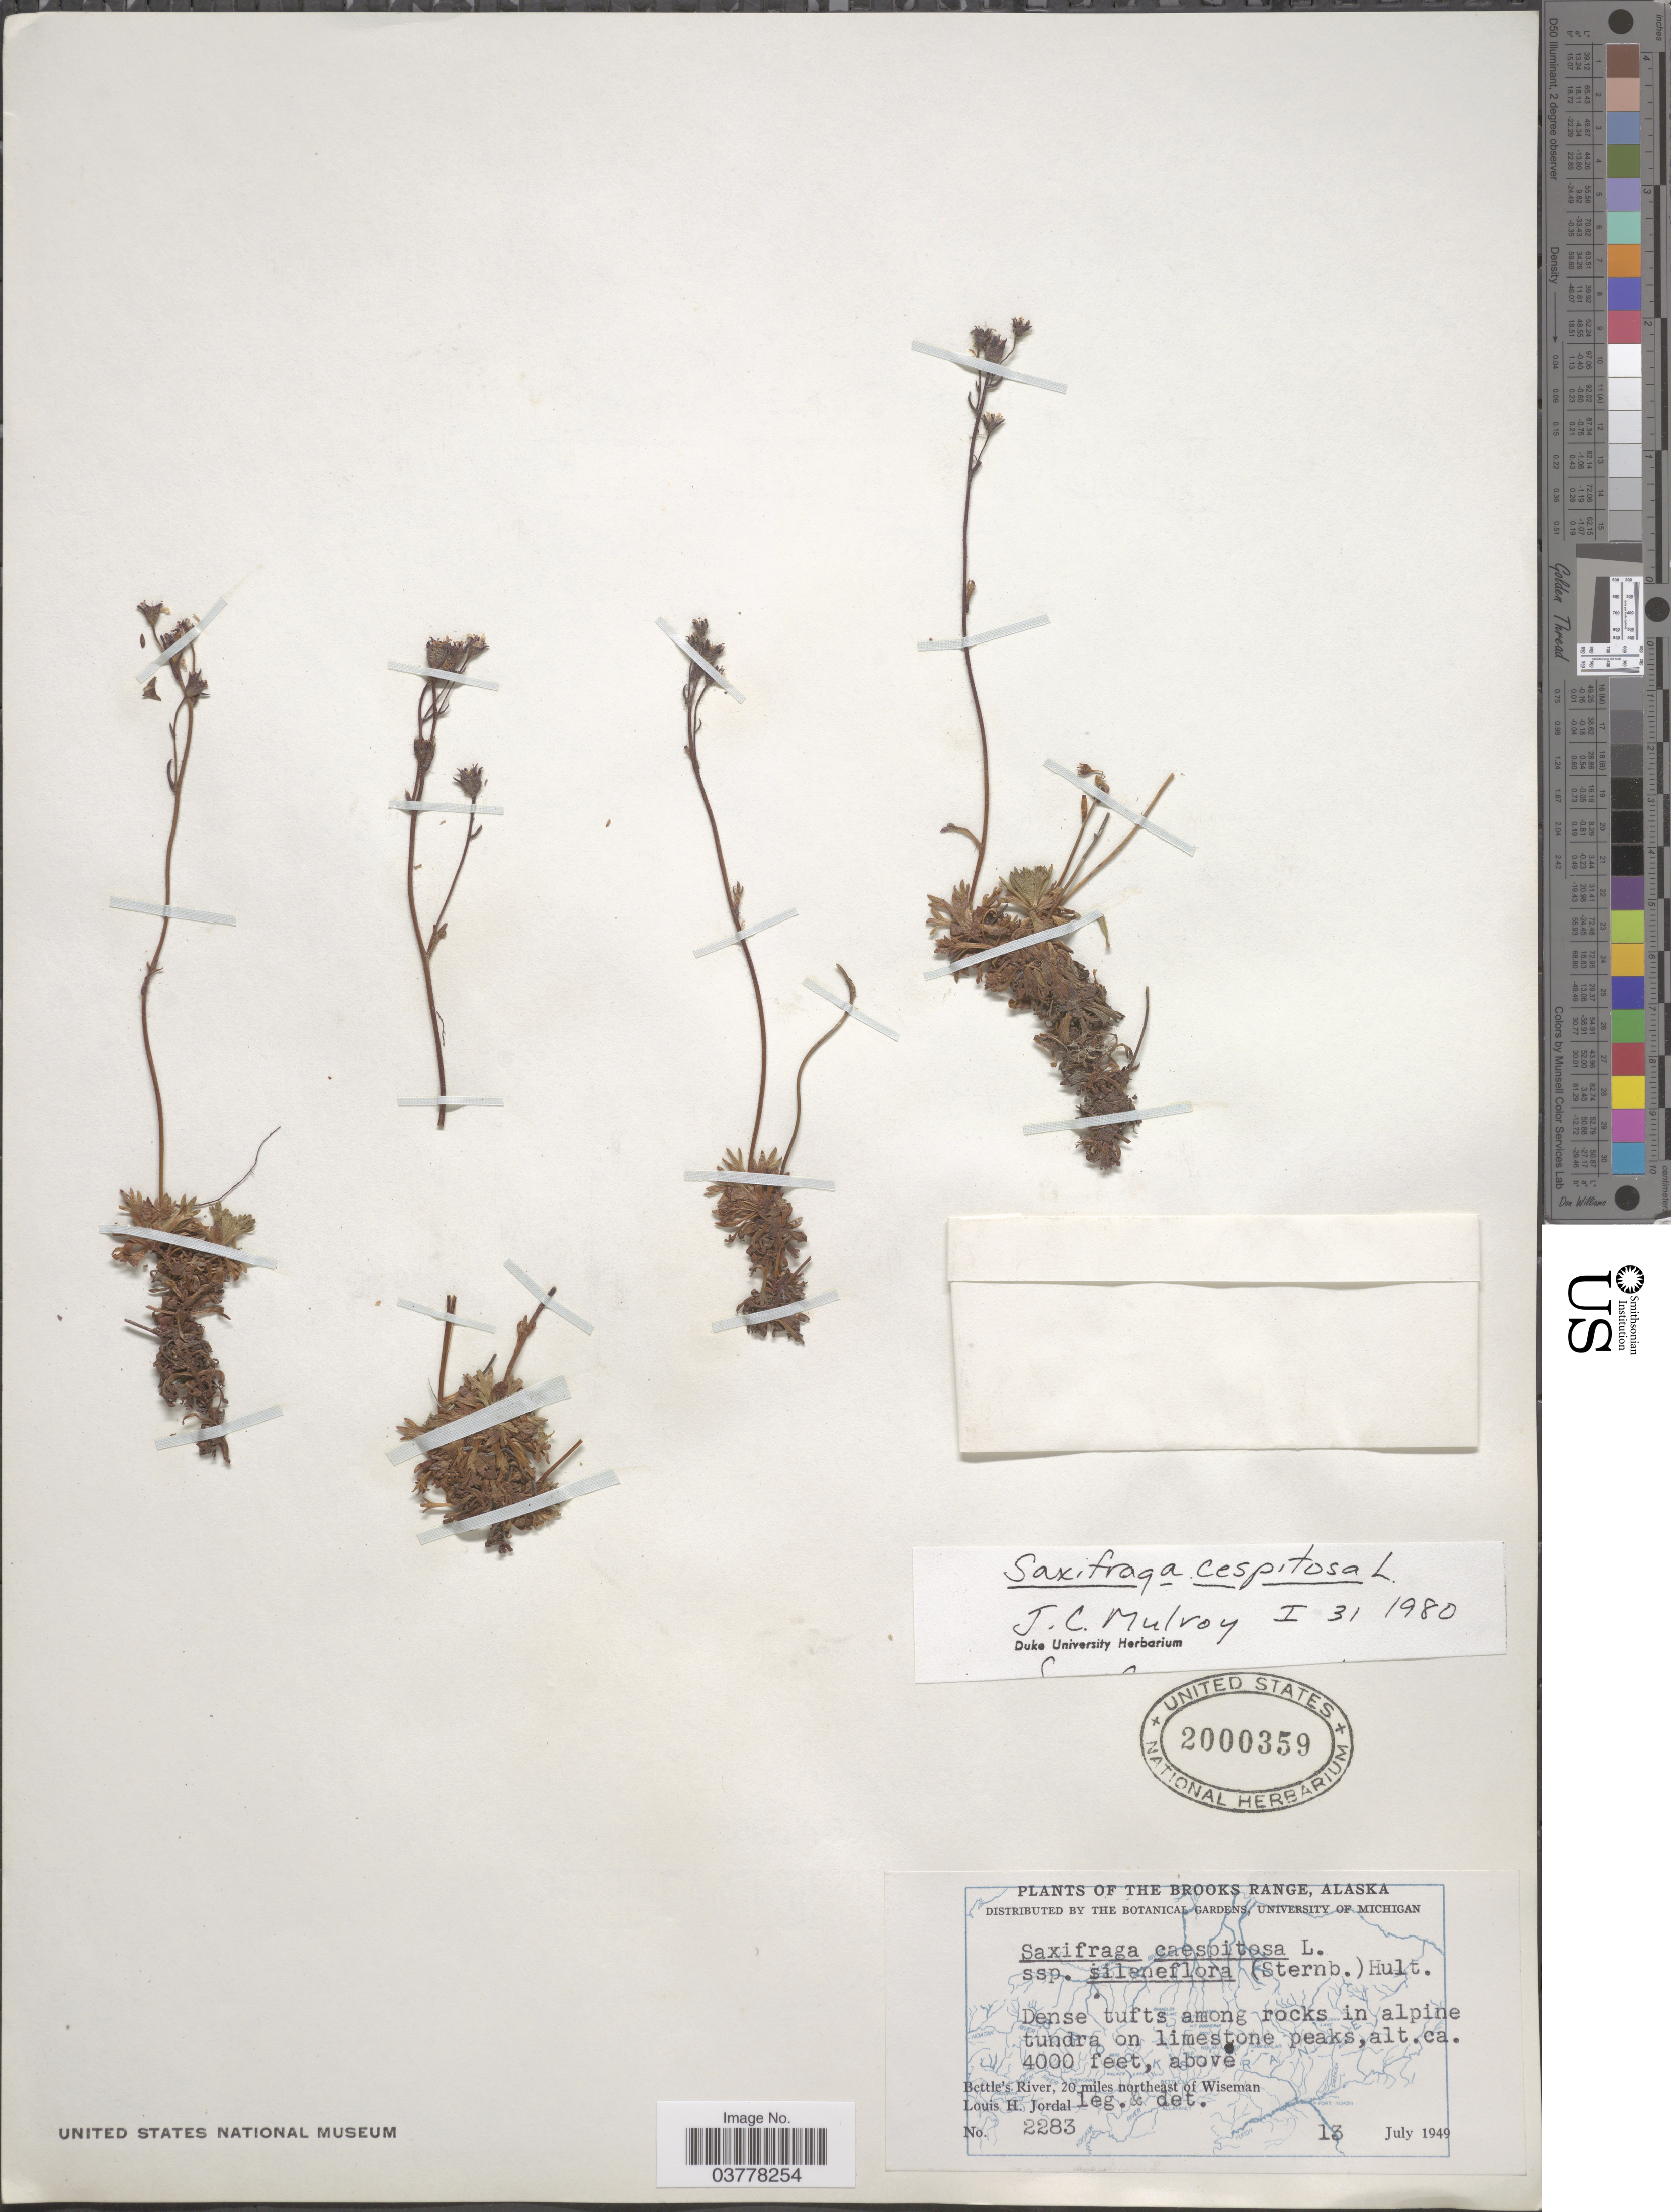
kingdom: Plantae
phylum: Tracheophyta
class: Magnoliopsida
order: Saxifragales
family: Saxifragaceae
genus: Saxifraga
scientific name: Saxifraga caespitosa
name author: L.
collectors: L. Jordal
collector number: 2283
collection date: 1949-07-13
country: United States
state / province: Alaska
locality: The Brooks Range. Above Bettle's River, 20 miles northeast of Wiseman.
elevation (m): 1219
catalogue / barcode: US 2000359